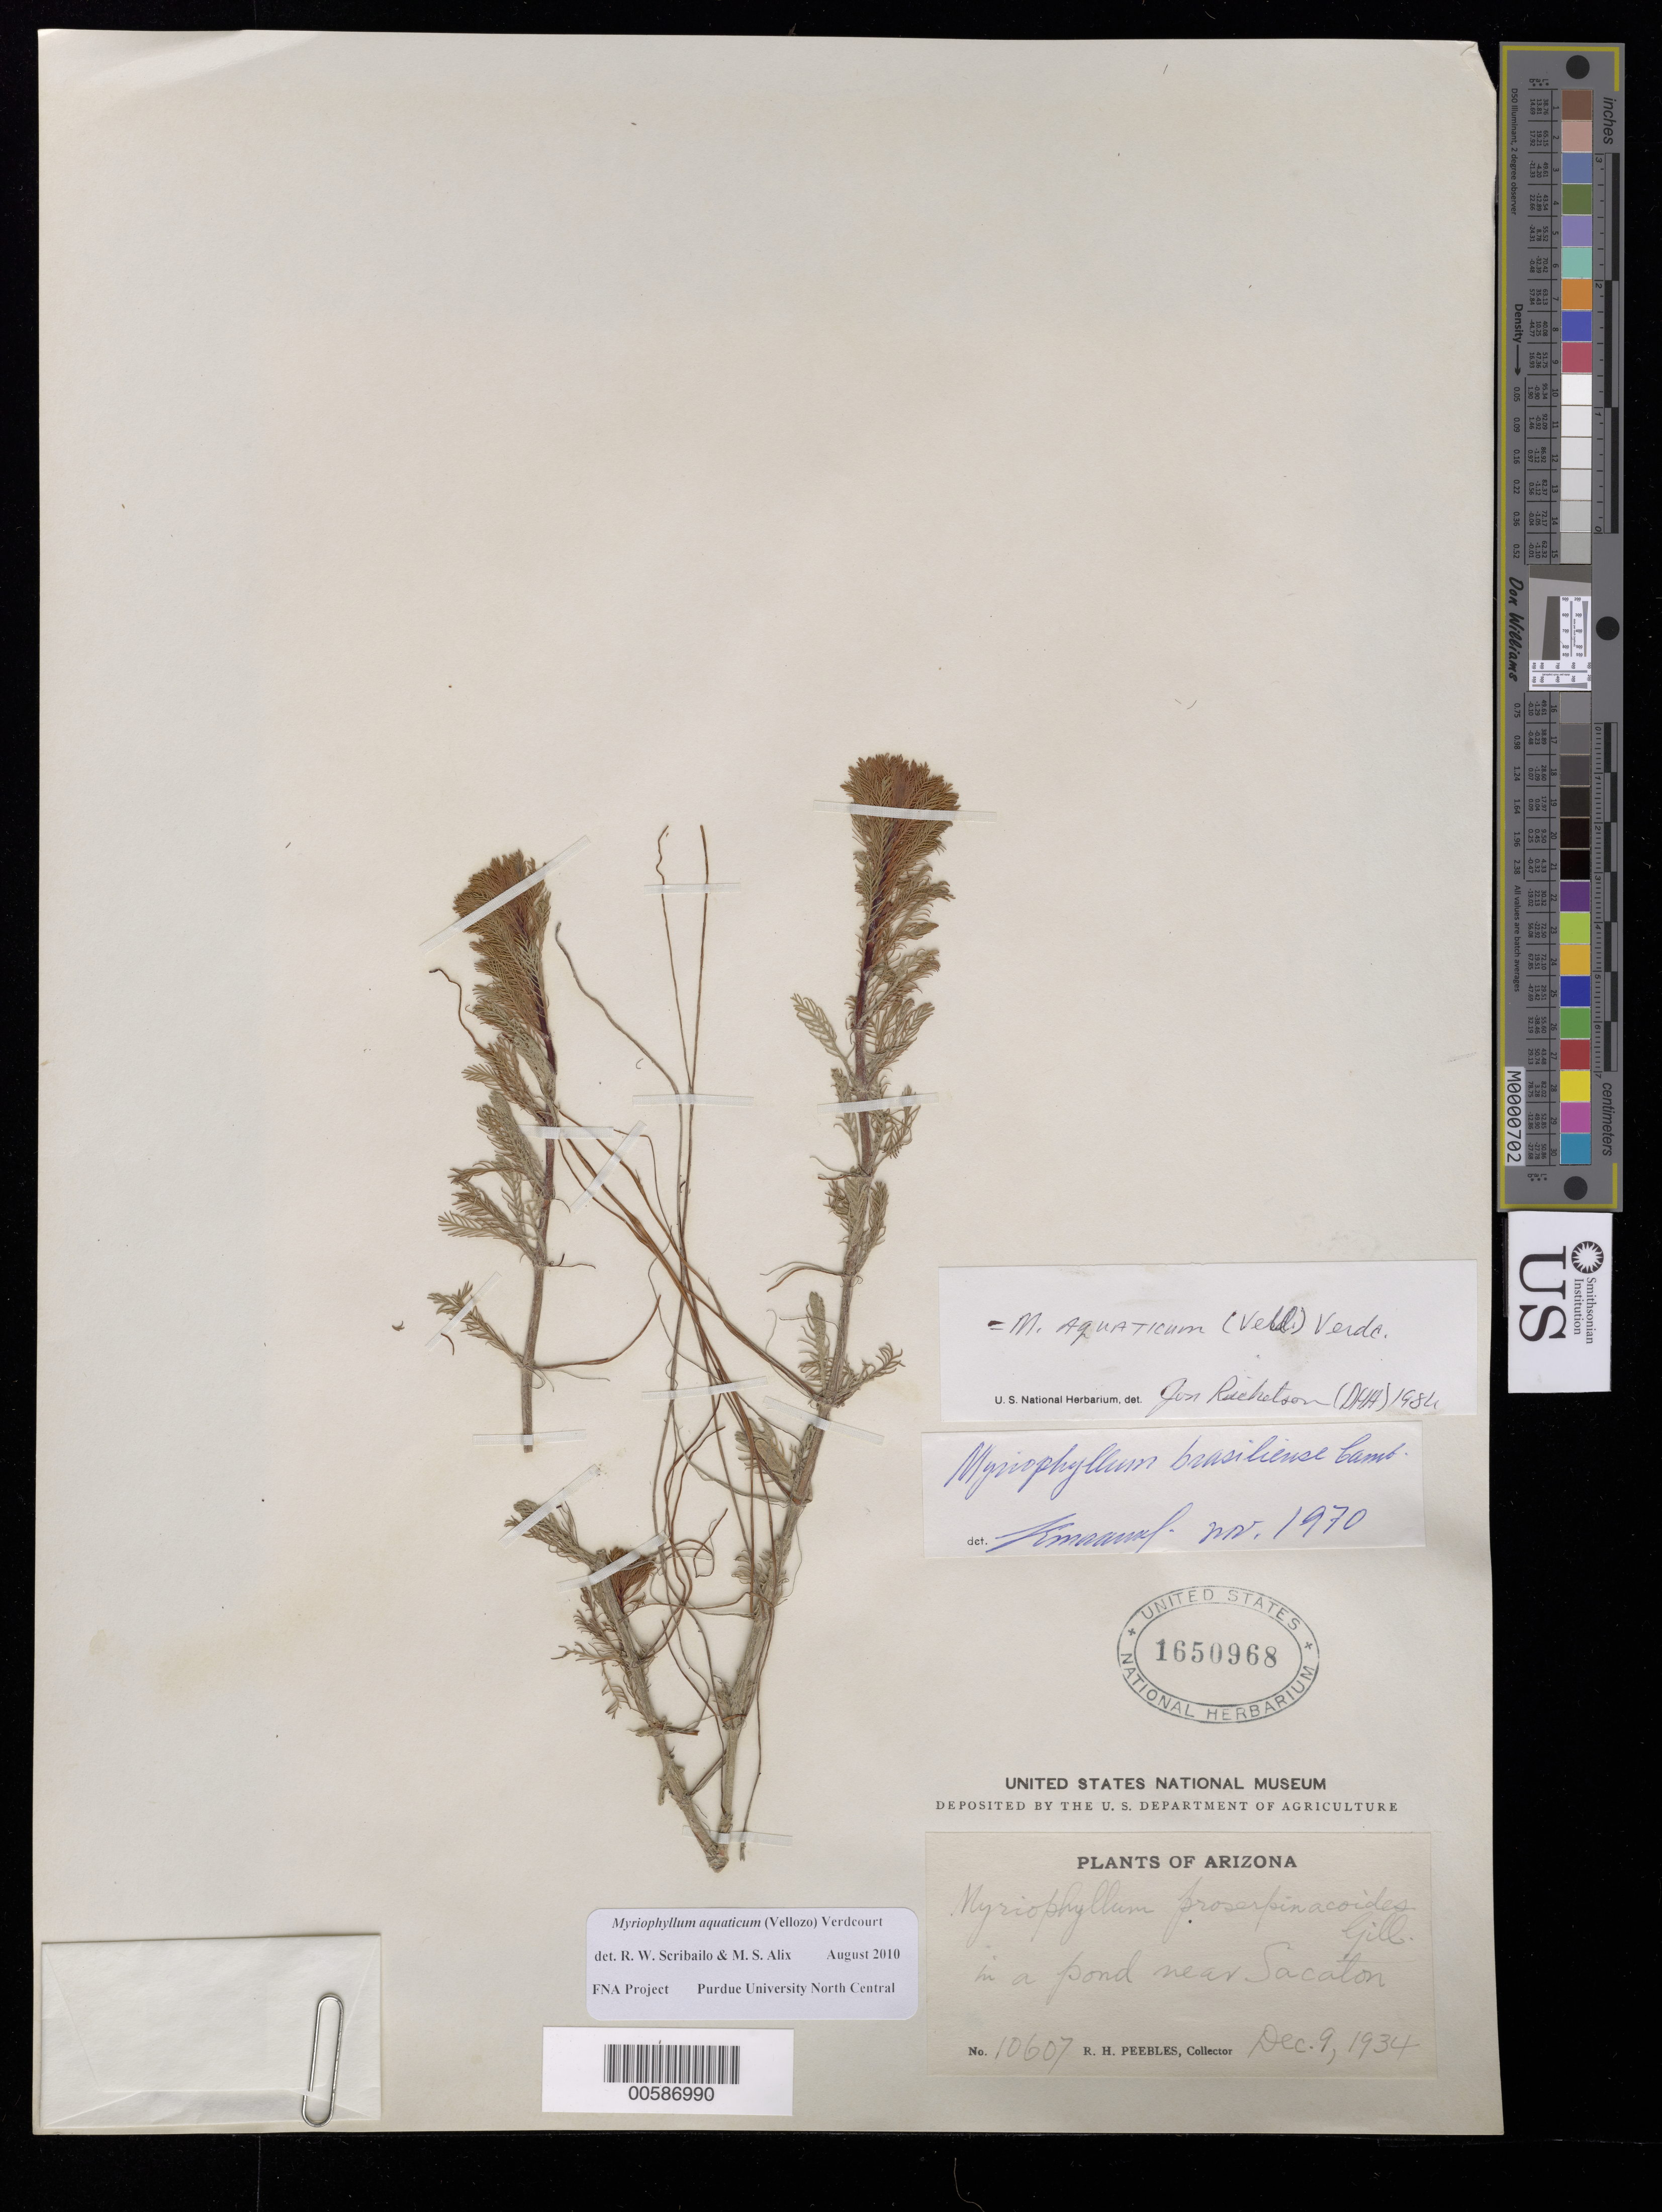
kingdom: Plantae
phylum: Tracheophyta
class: Magnoliopsida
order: Saxifragales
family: Haloragaceae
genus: Myriophyllum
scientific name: Myriophyllum aquaticum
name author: (Vell.) Verdc.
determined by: Scribailo, R. W.; Alix, M. S.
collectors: R. H. Peebles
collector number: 10607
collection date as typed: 09 Dec 1934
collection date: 1934-12-09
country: United States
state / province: Arizona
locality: Near Sacaton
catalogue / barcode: US 1650968